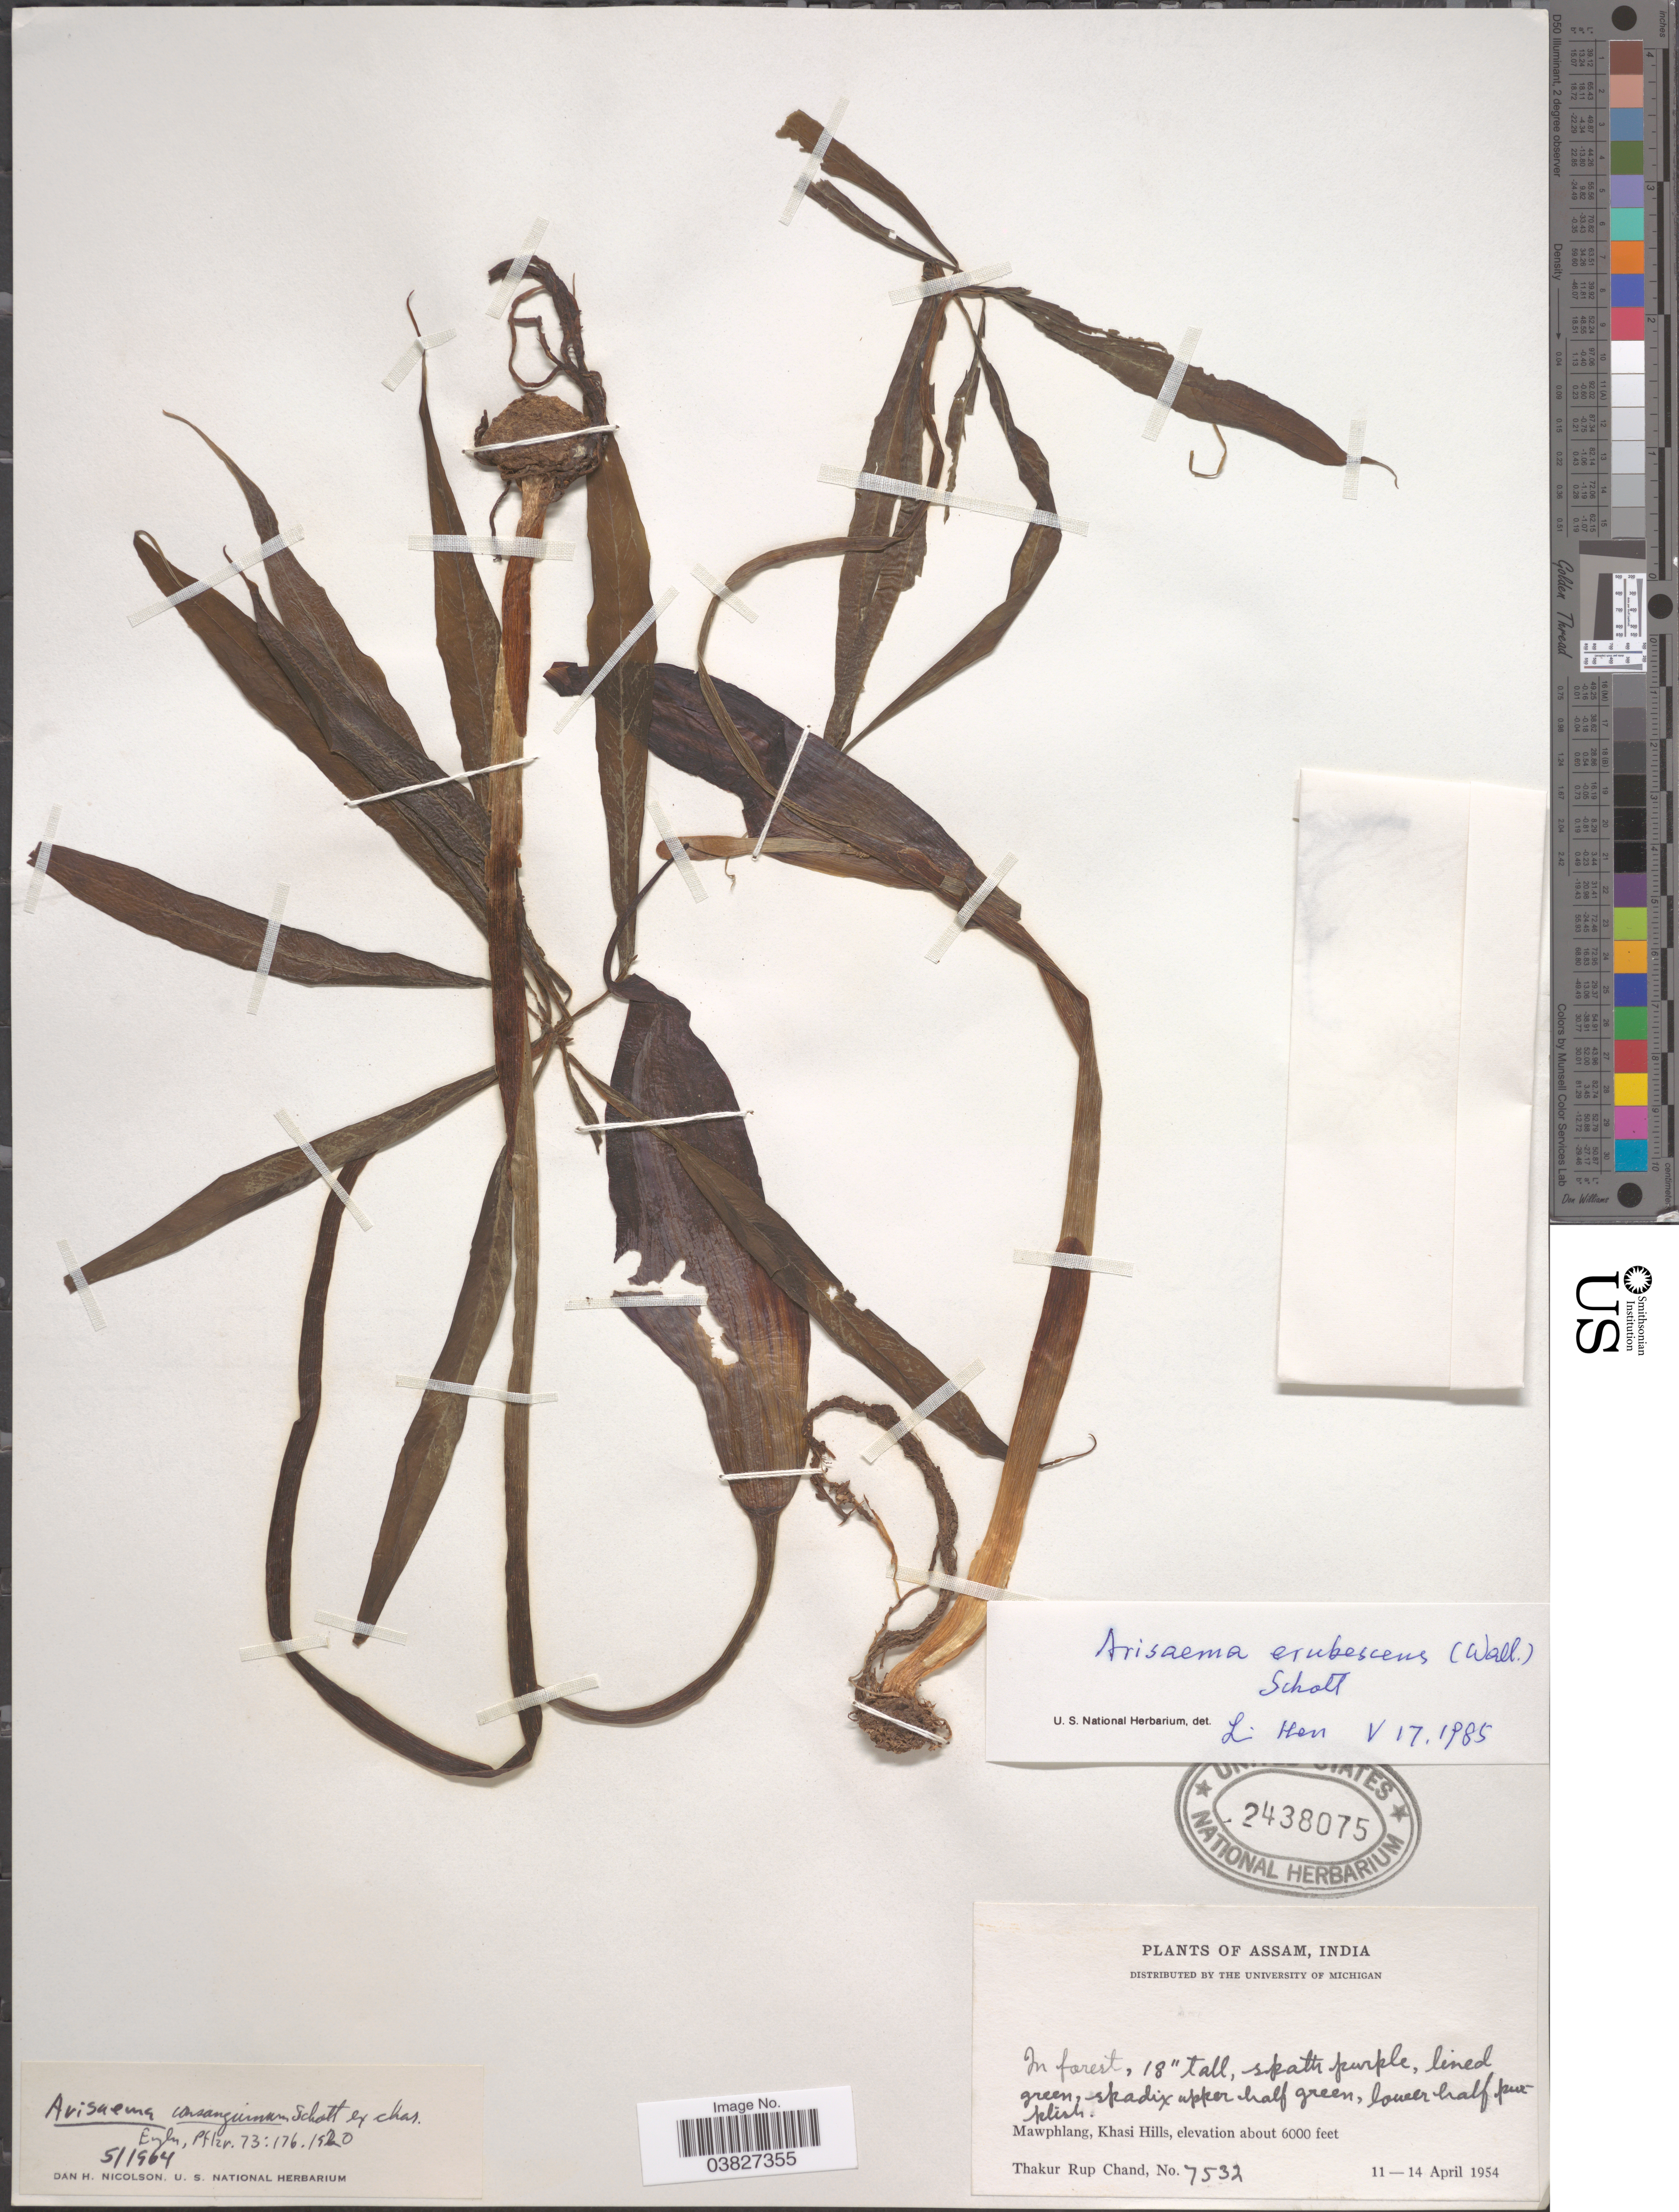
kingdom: Plantae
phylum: Tracheophyta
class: Liliopsida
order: Alismatales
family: Araceae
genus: Arisaema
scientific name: Arisaema erubescens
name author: (Wall.) Schott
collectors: T. R. Chand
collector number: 7532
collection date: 1954-04-11/1954-04-14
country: India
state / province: Meghalaya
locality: Mawphlang, Khasi Hills.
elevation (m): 1829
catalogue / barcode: US 2438075